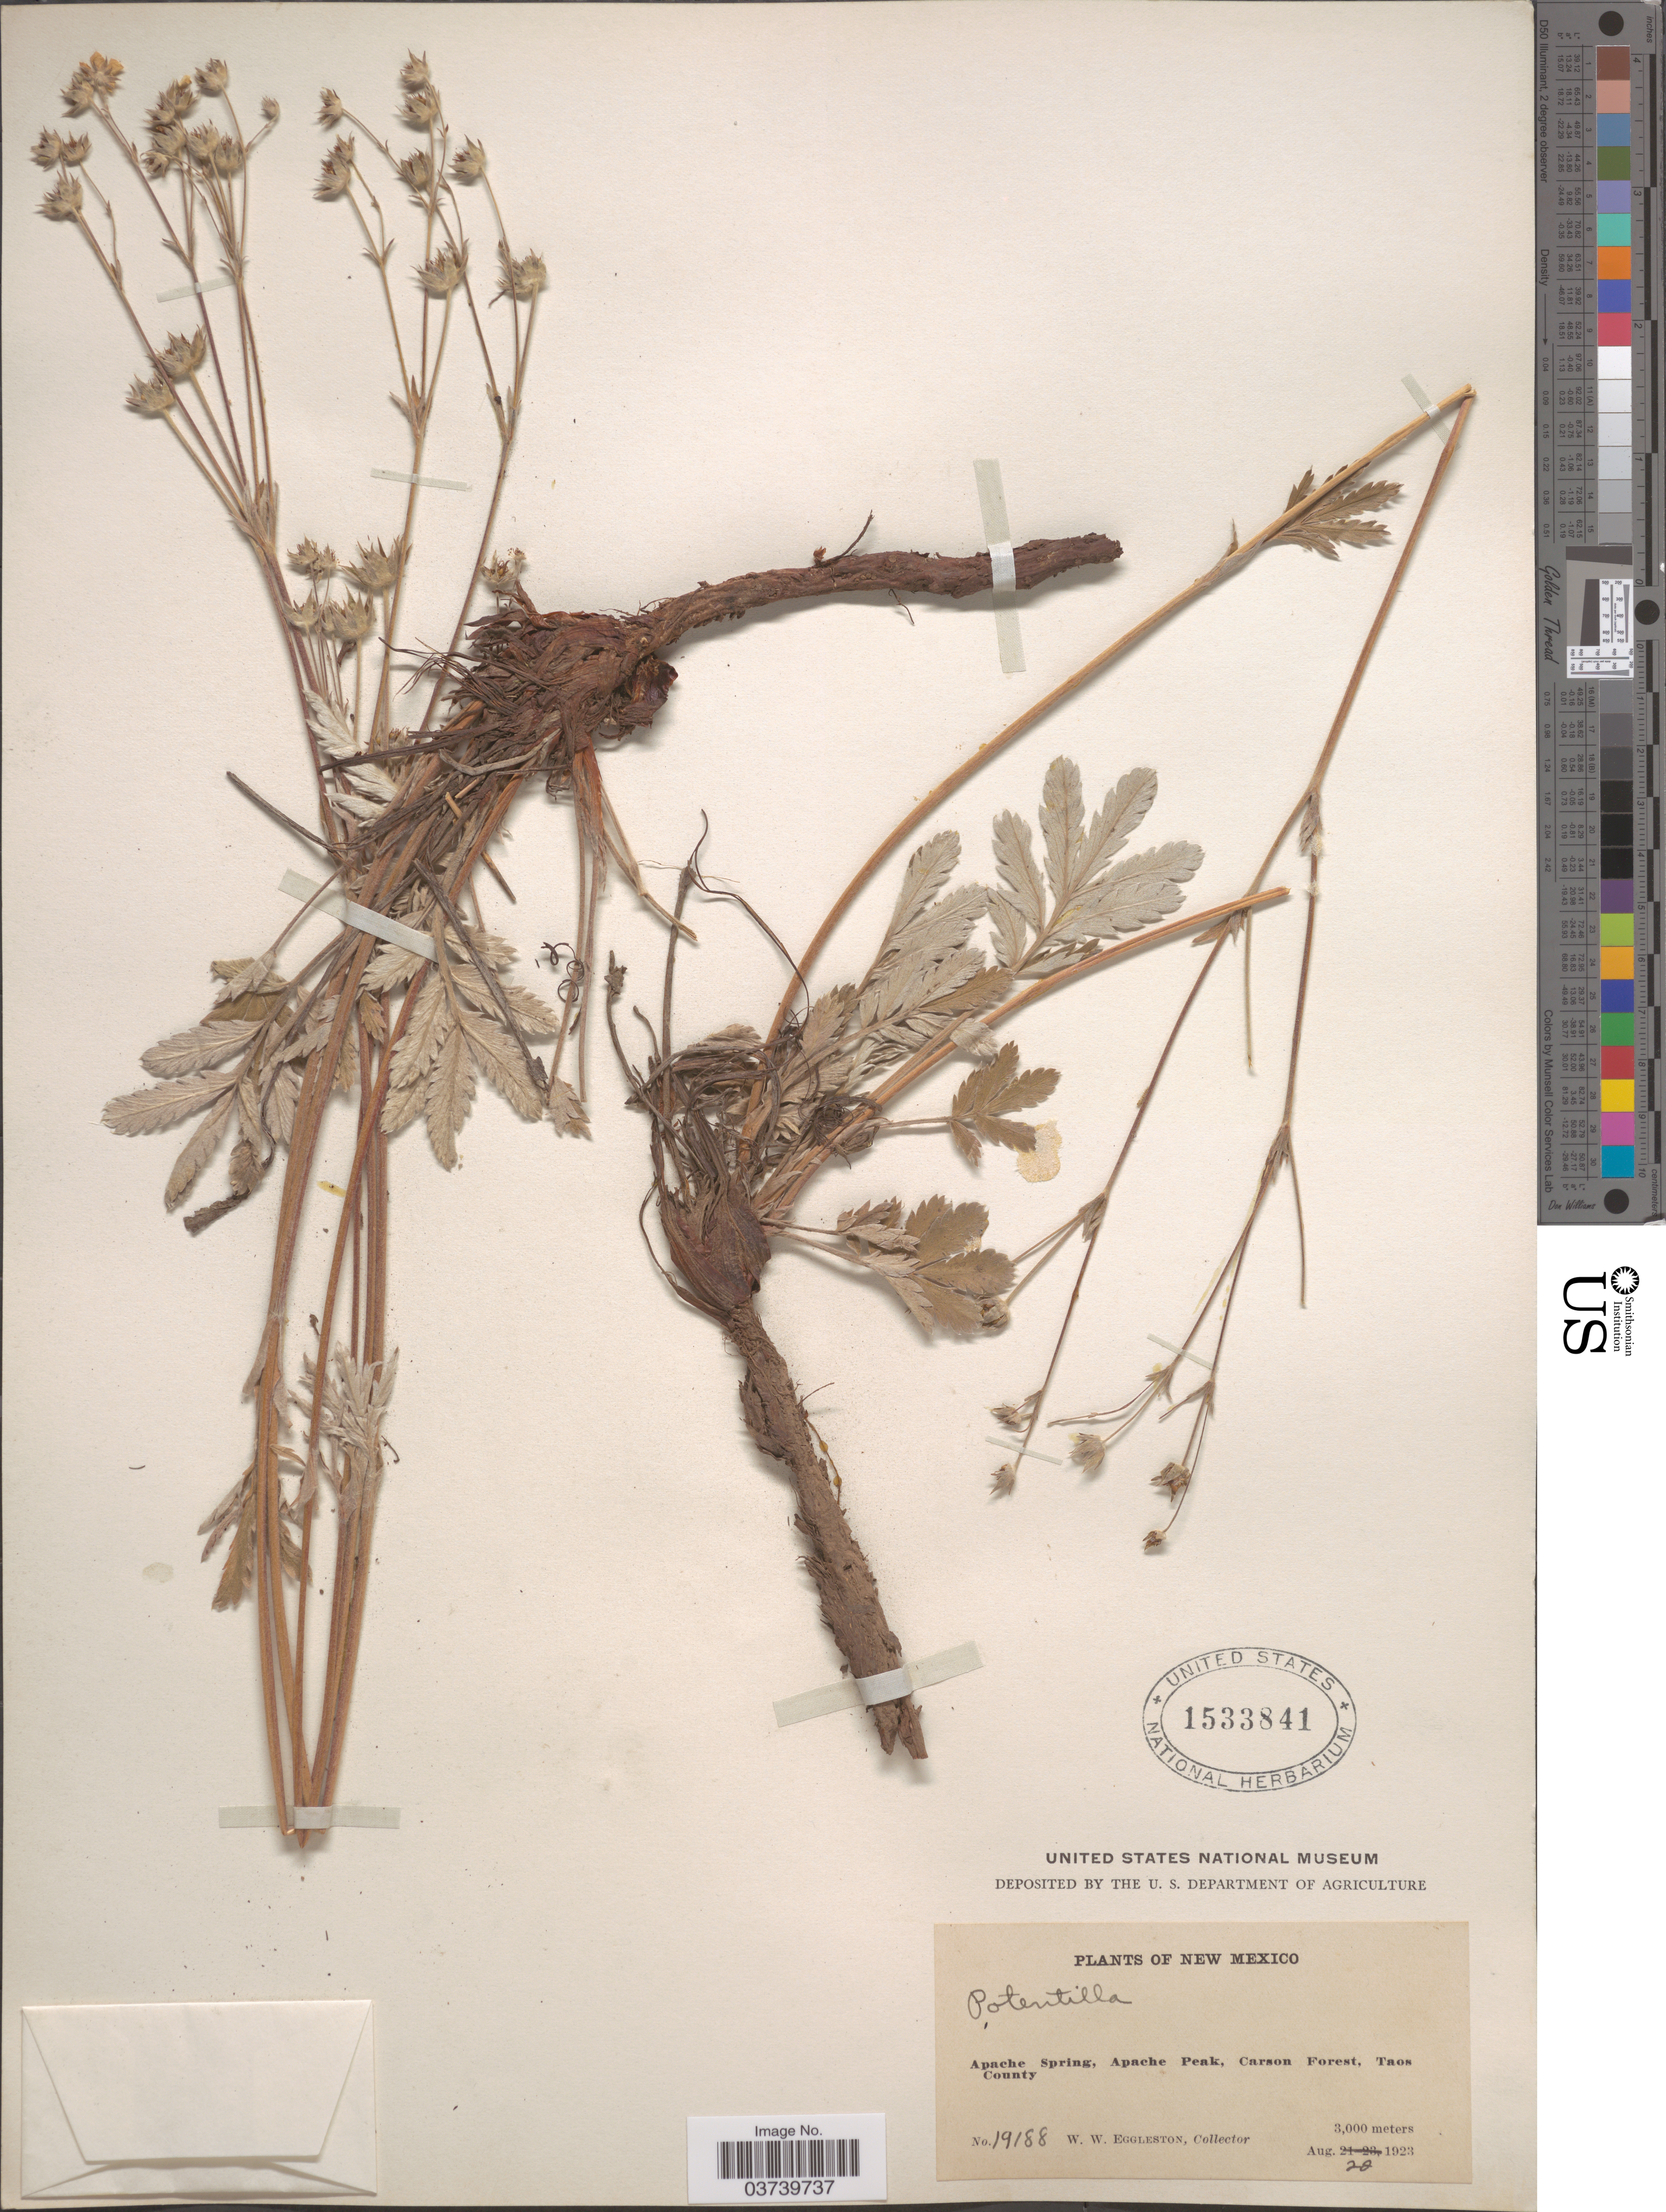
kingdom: Plantae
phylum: Tracheophyta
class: Magnoliopsida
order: Rosales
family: Rosaceae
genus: Potentilla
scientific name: Potentilla sp.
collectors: W. W. Eggleston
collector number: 19188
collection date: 1923-08-20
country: United States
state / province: New Mexico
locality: Apache Spring, Apache Peak, Carson Forest, Taos County.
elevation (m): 3000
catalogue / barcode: US 1533841